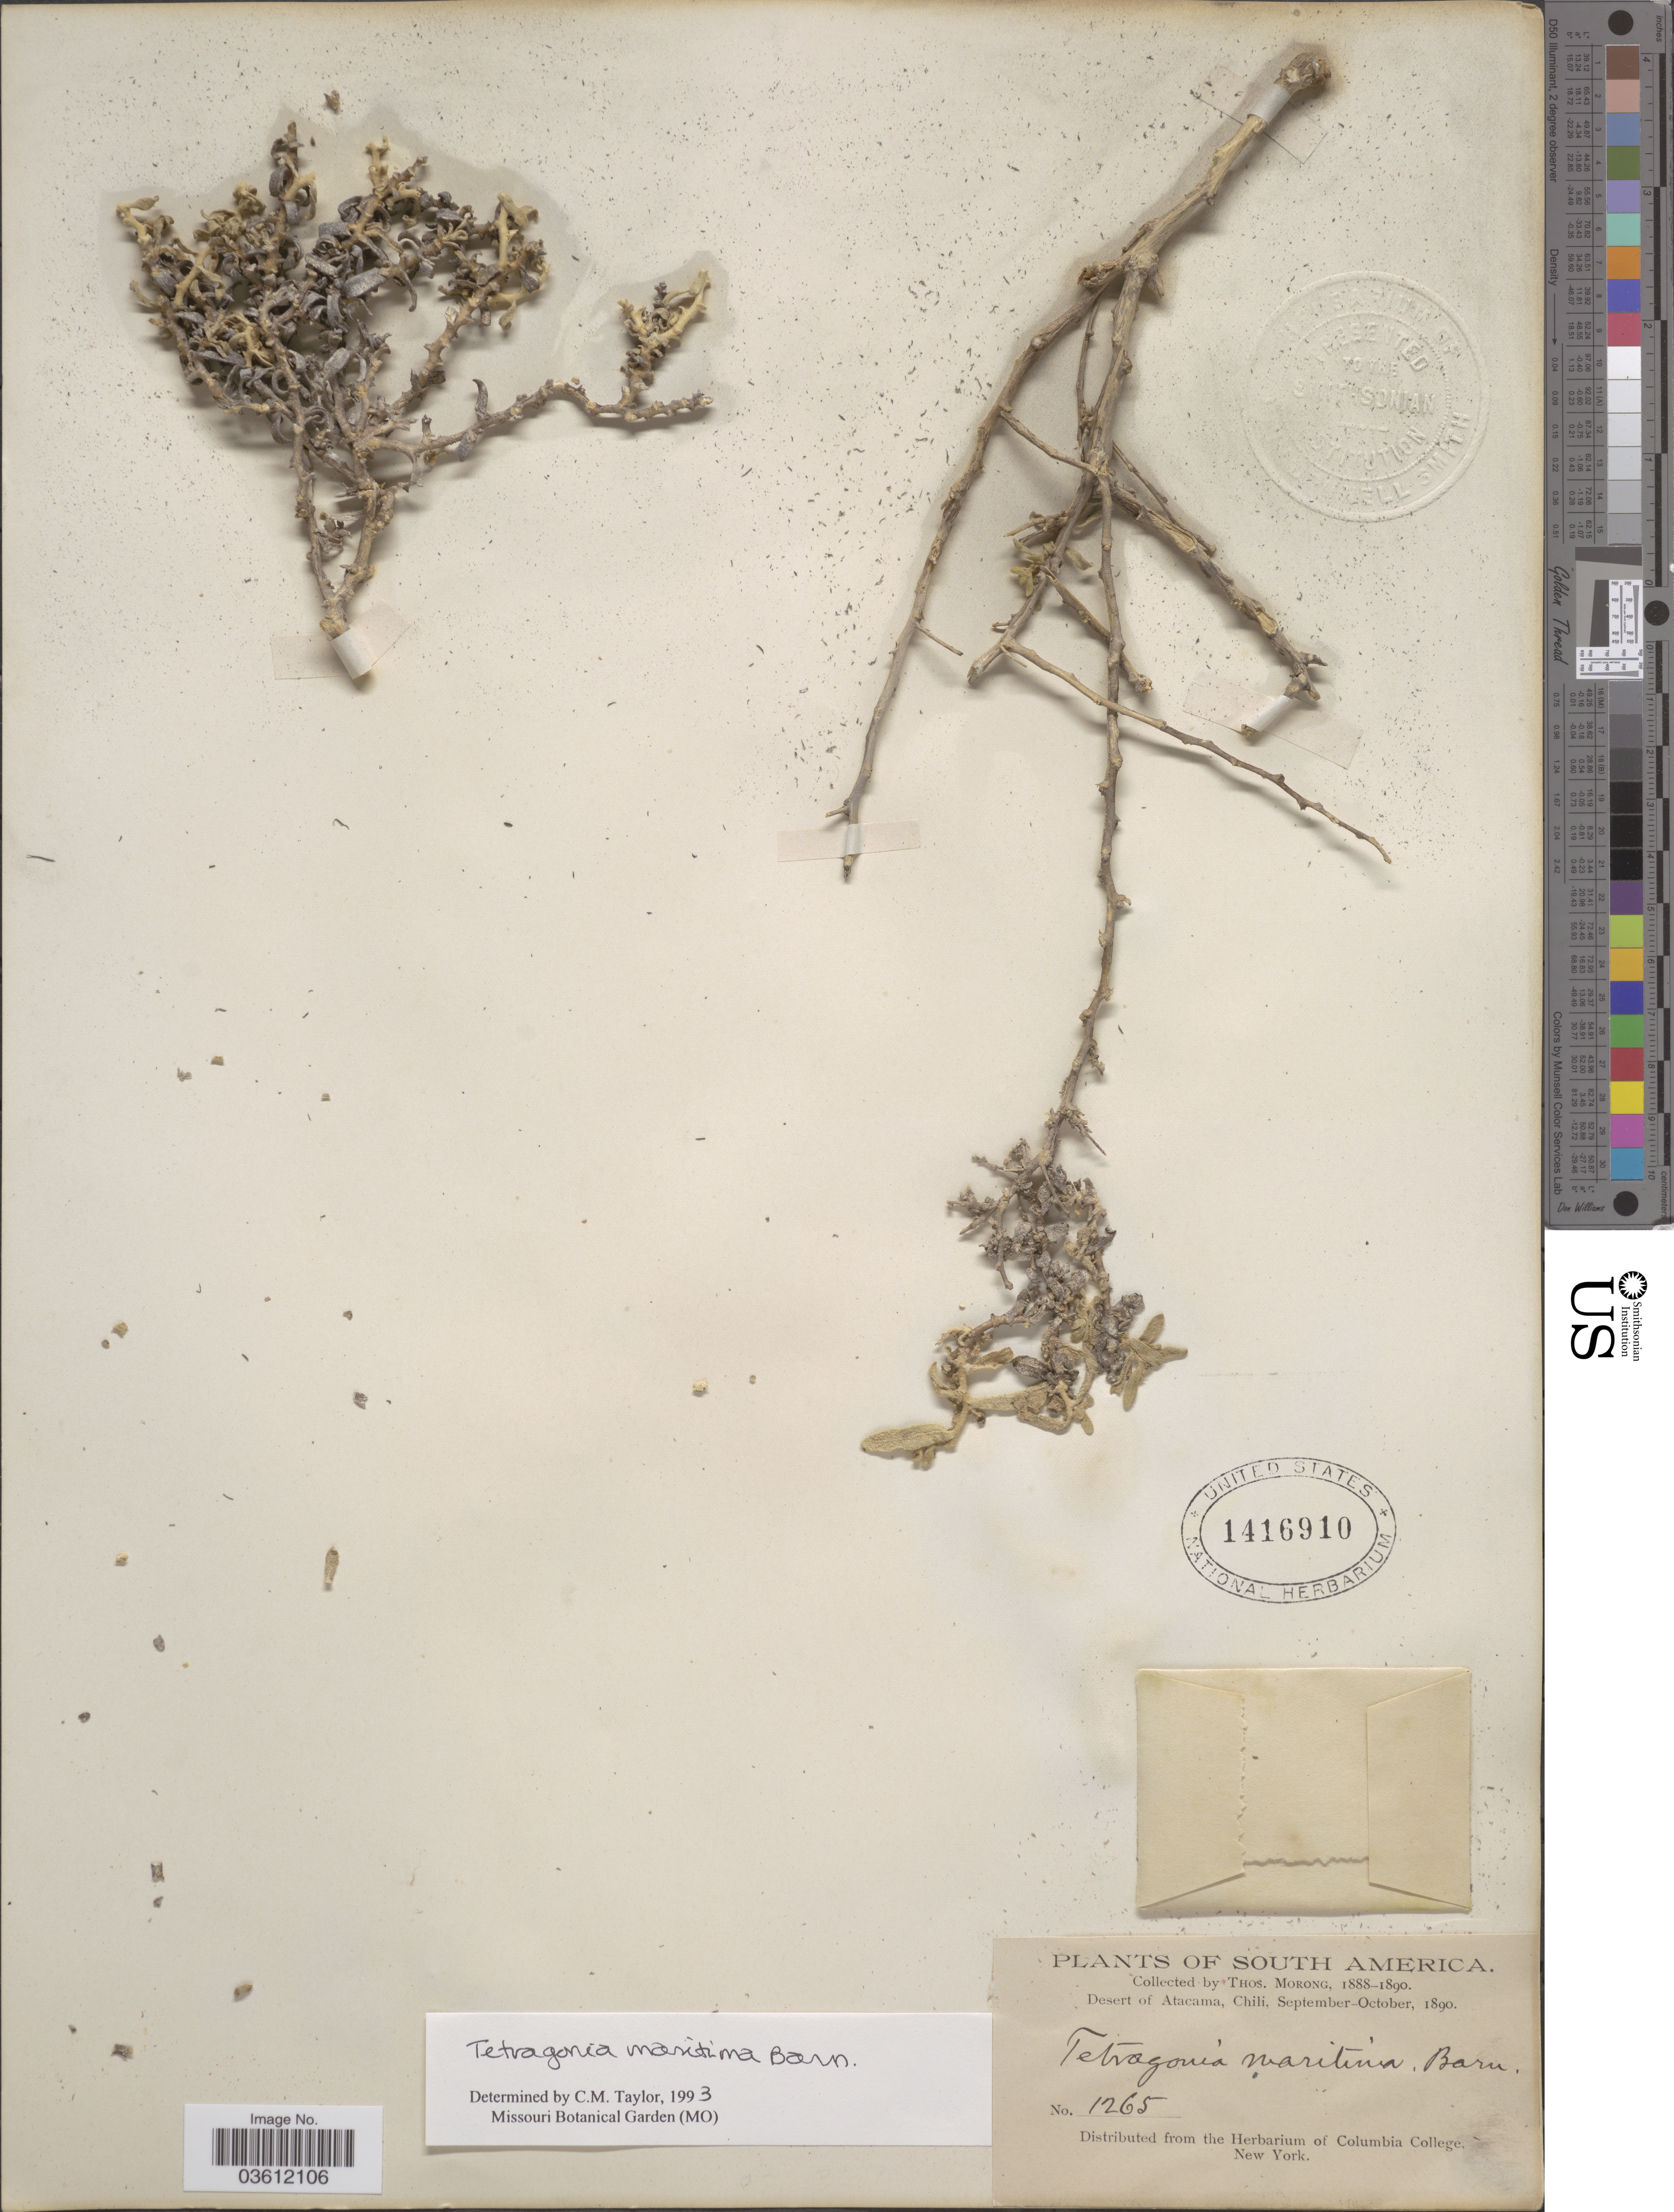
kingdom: Plantae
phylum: Tracheophyta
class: Magnoliopsida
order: Caryophyllales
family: Aizoaceae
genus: Tetragonia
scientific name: Tetragonia maritima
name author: Barnéoud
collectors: ex herb. T. Morong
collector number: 1265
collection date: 1890-09/1890-10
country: Chile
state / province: Atacama (III)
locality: Desert of Atacama.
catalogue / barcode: US 1416910